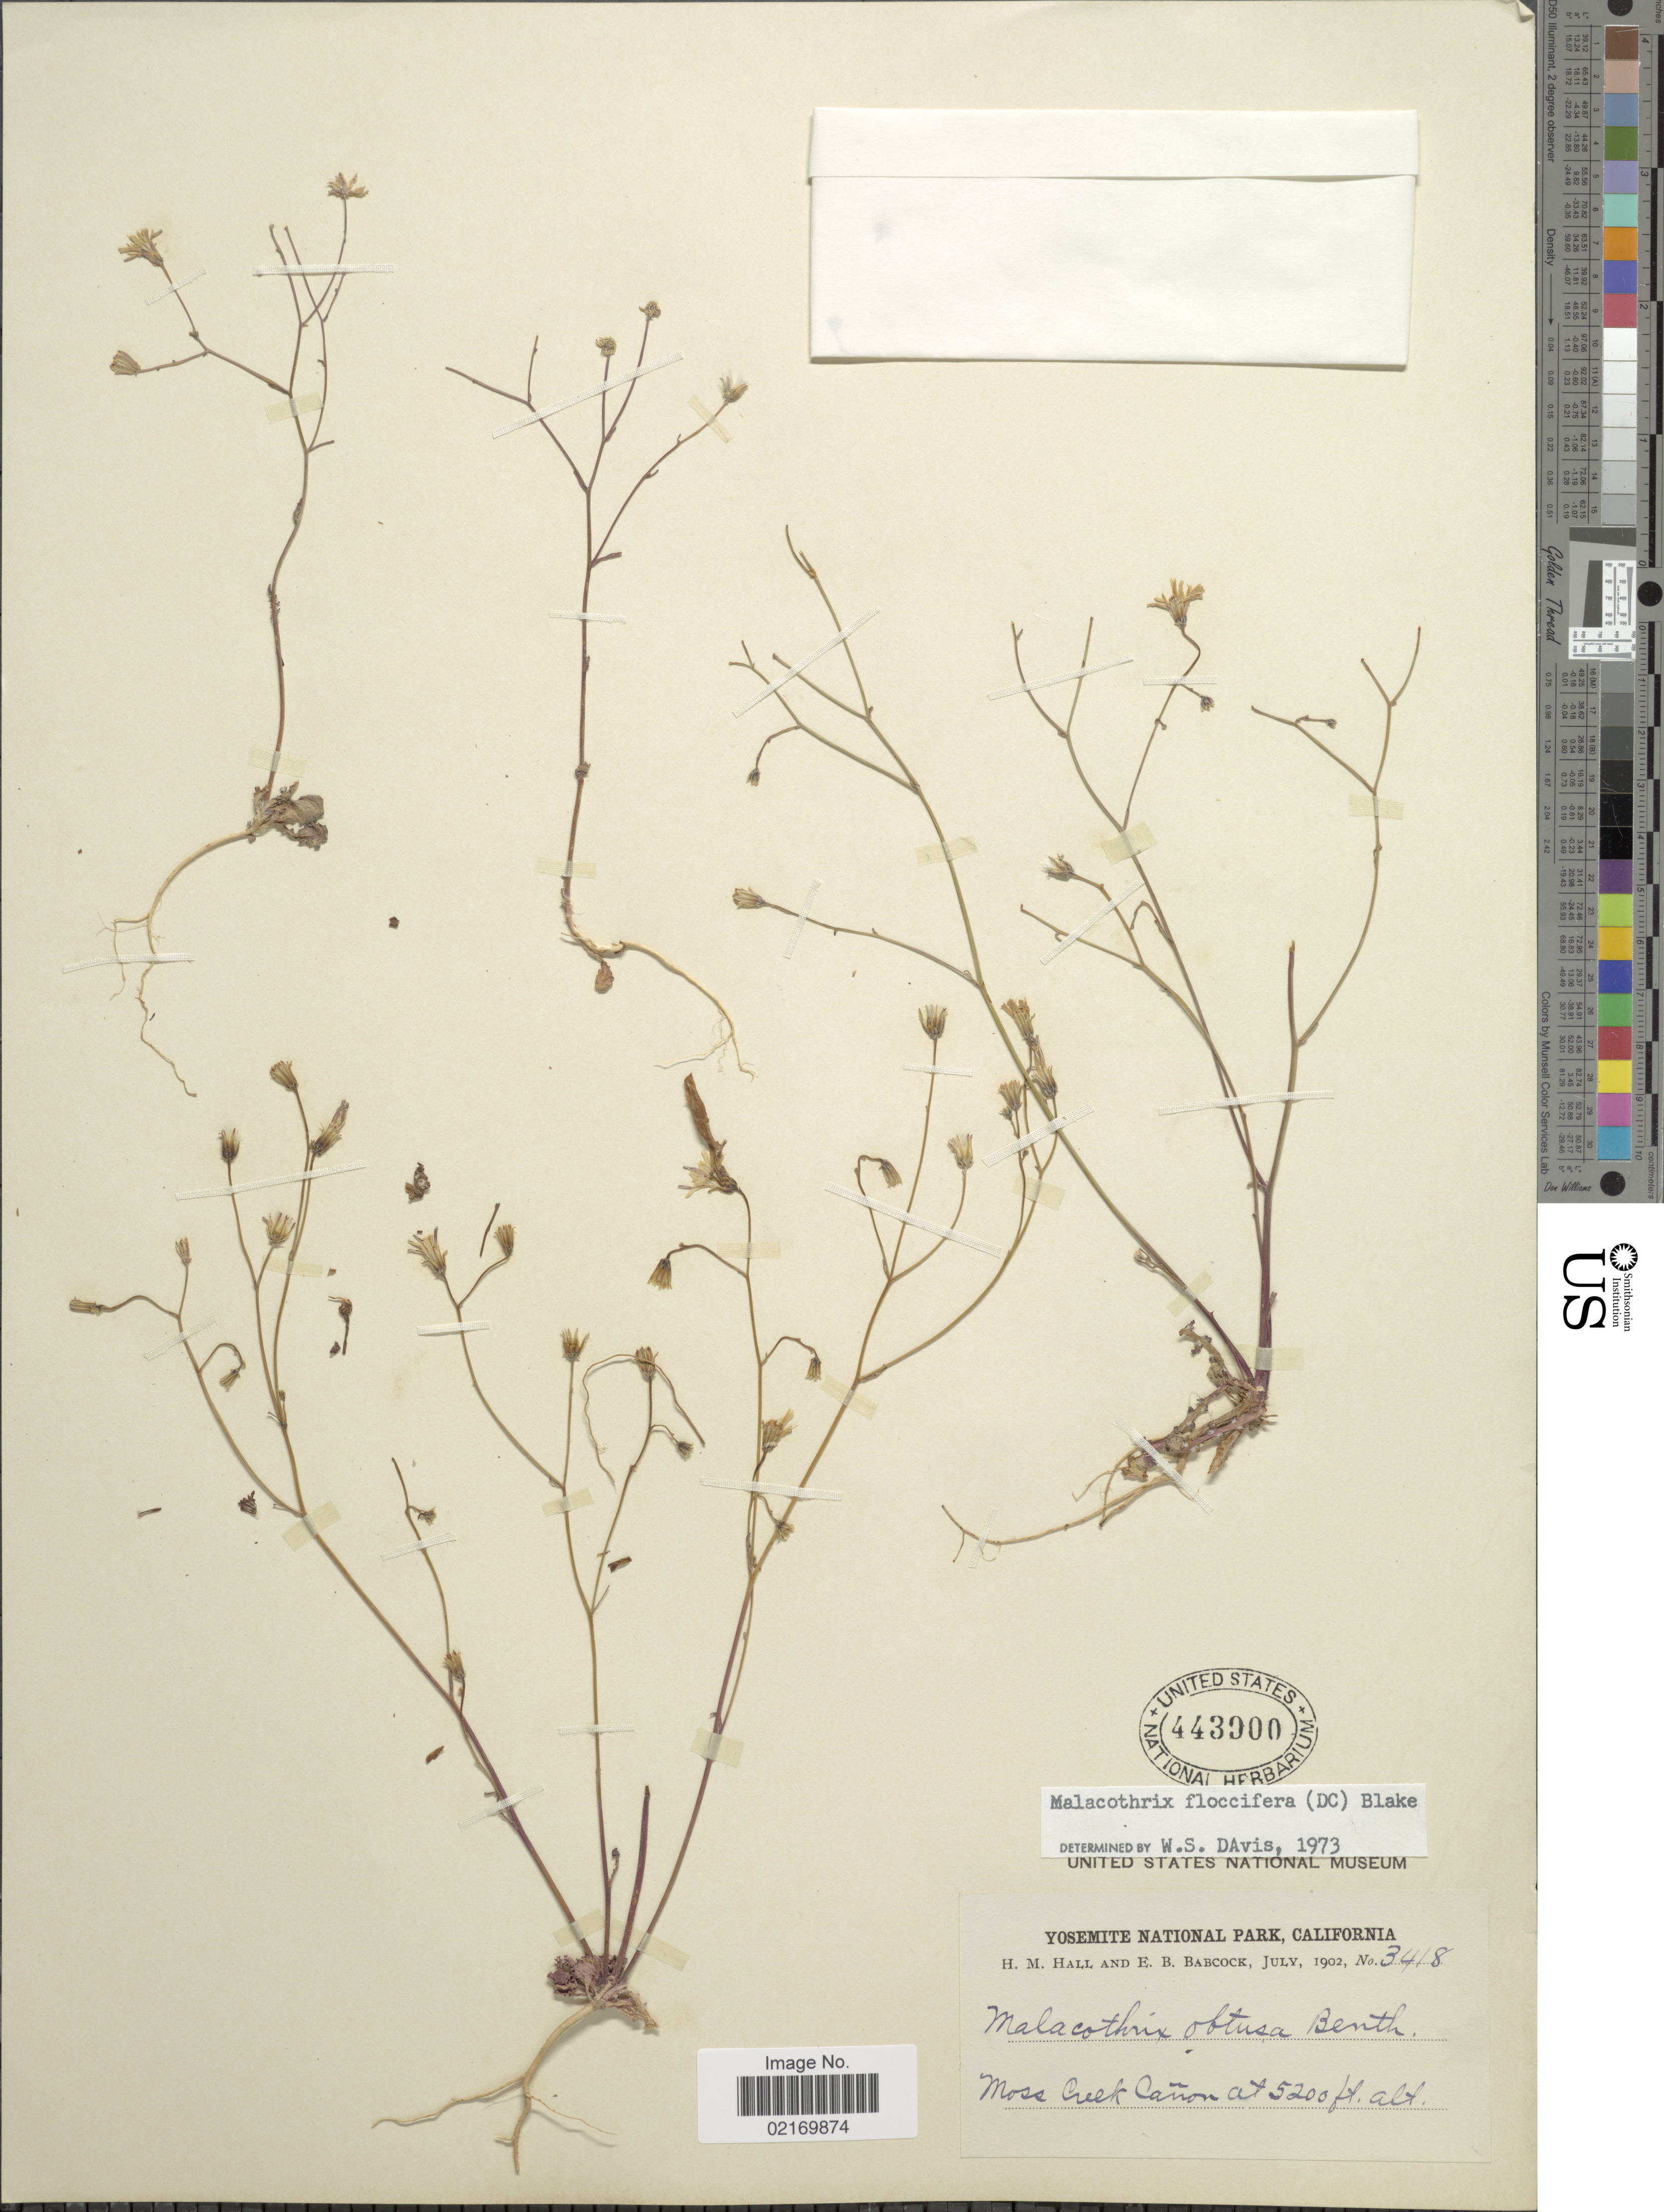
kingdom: Plantae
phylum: Tracheophyta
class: Magnoliopsida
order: Asterales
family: Asteraceae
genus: Malacothrix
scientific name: Malacothrix floccifera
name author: (DC.) S.F. Blake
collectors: H. M. Hall & E. B. Babcock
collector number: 3418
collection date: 1902-07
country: United States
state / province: California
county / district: Mariposa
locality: Yosemite National Park, Moss Creek Canon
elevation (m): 1585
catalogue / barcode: US 443900